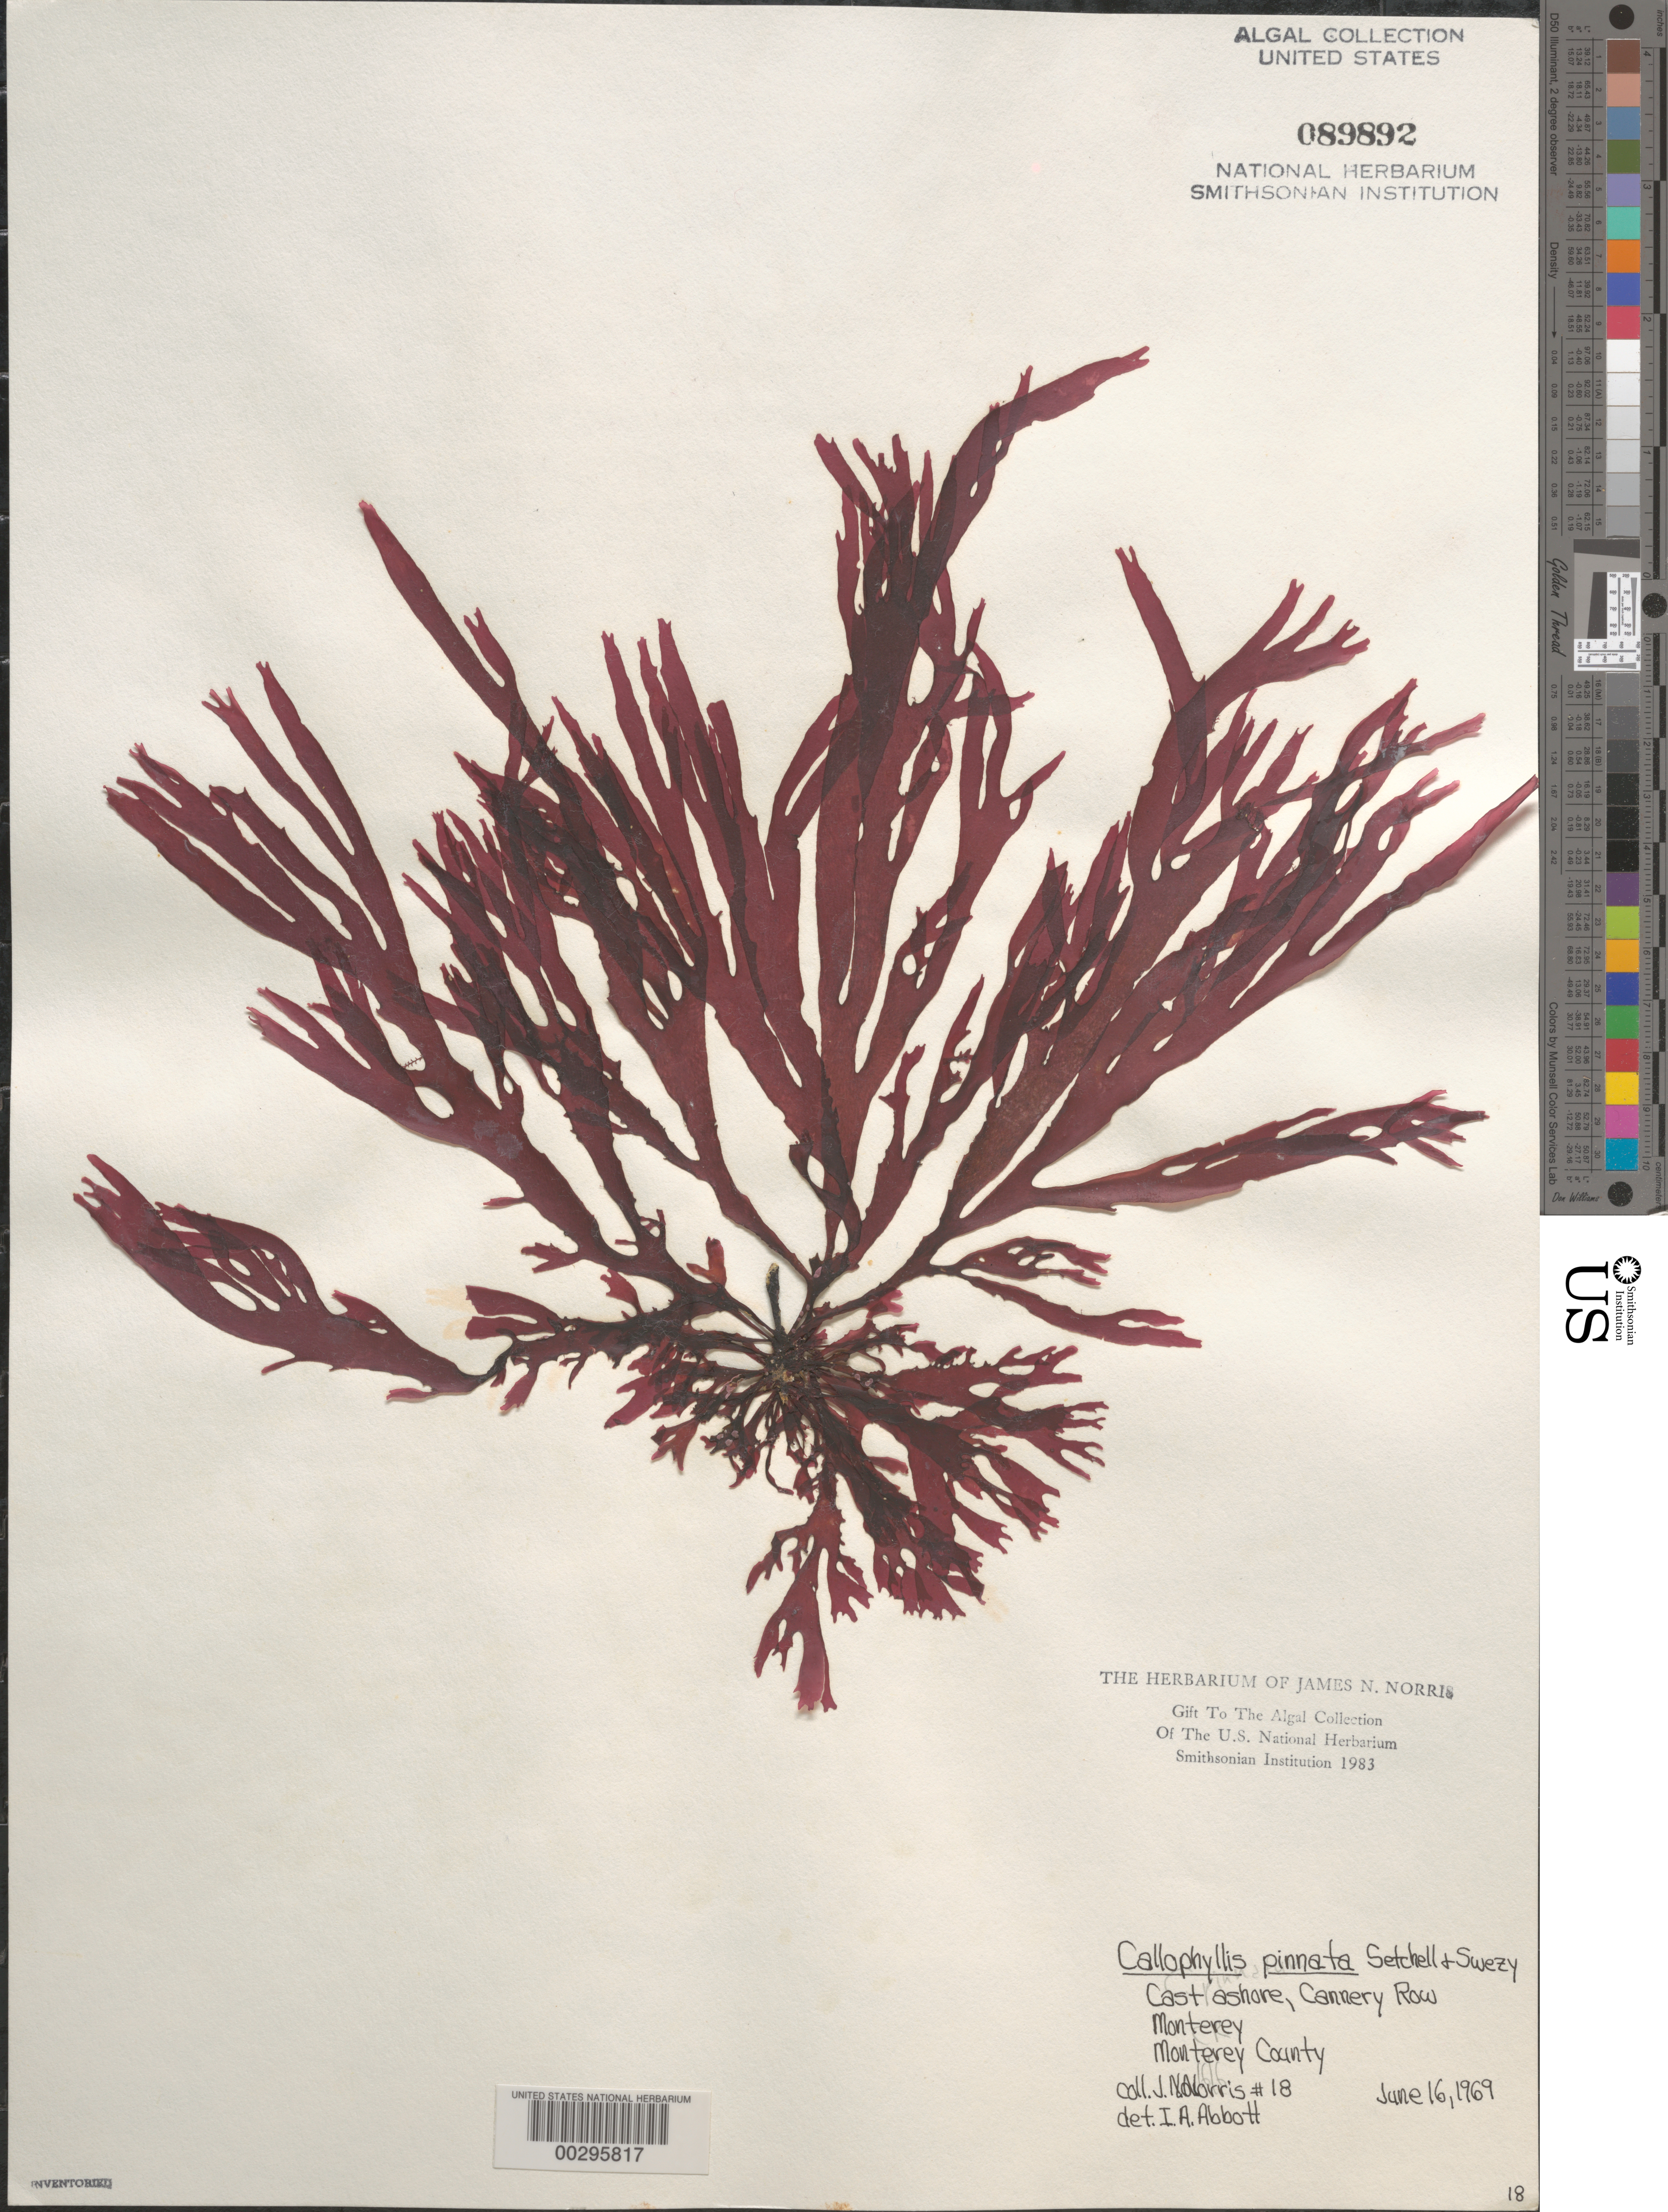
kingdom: Plantae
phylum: Rhodophyta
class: Florideophyceae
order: Gigartinales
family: Kallymeniaceae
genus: Callophyllis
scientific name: Callophyllis pinnata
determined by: Abbott, Isabella A.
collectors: J. N. Norris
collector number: JN-18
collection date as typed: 16 Jun 1969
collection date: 1969-06-16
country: United States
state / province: California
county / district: Monterey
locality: Cannery Row, Monterey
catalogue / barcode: US 89892